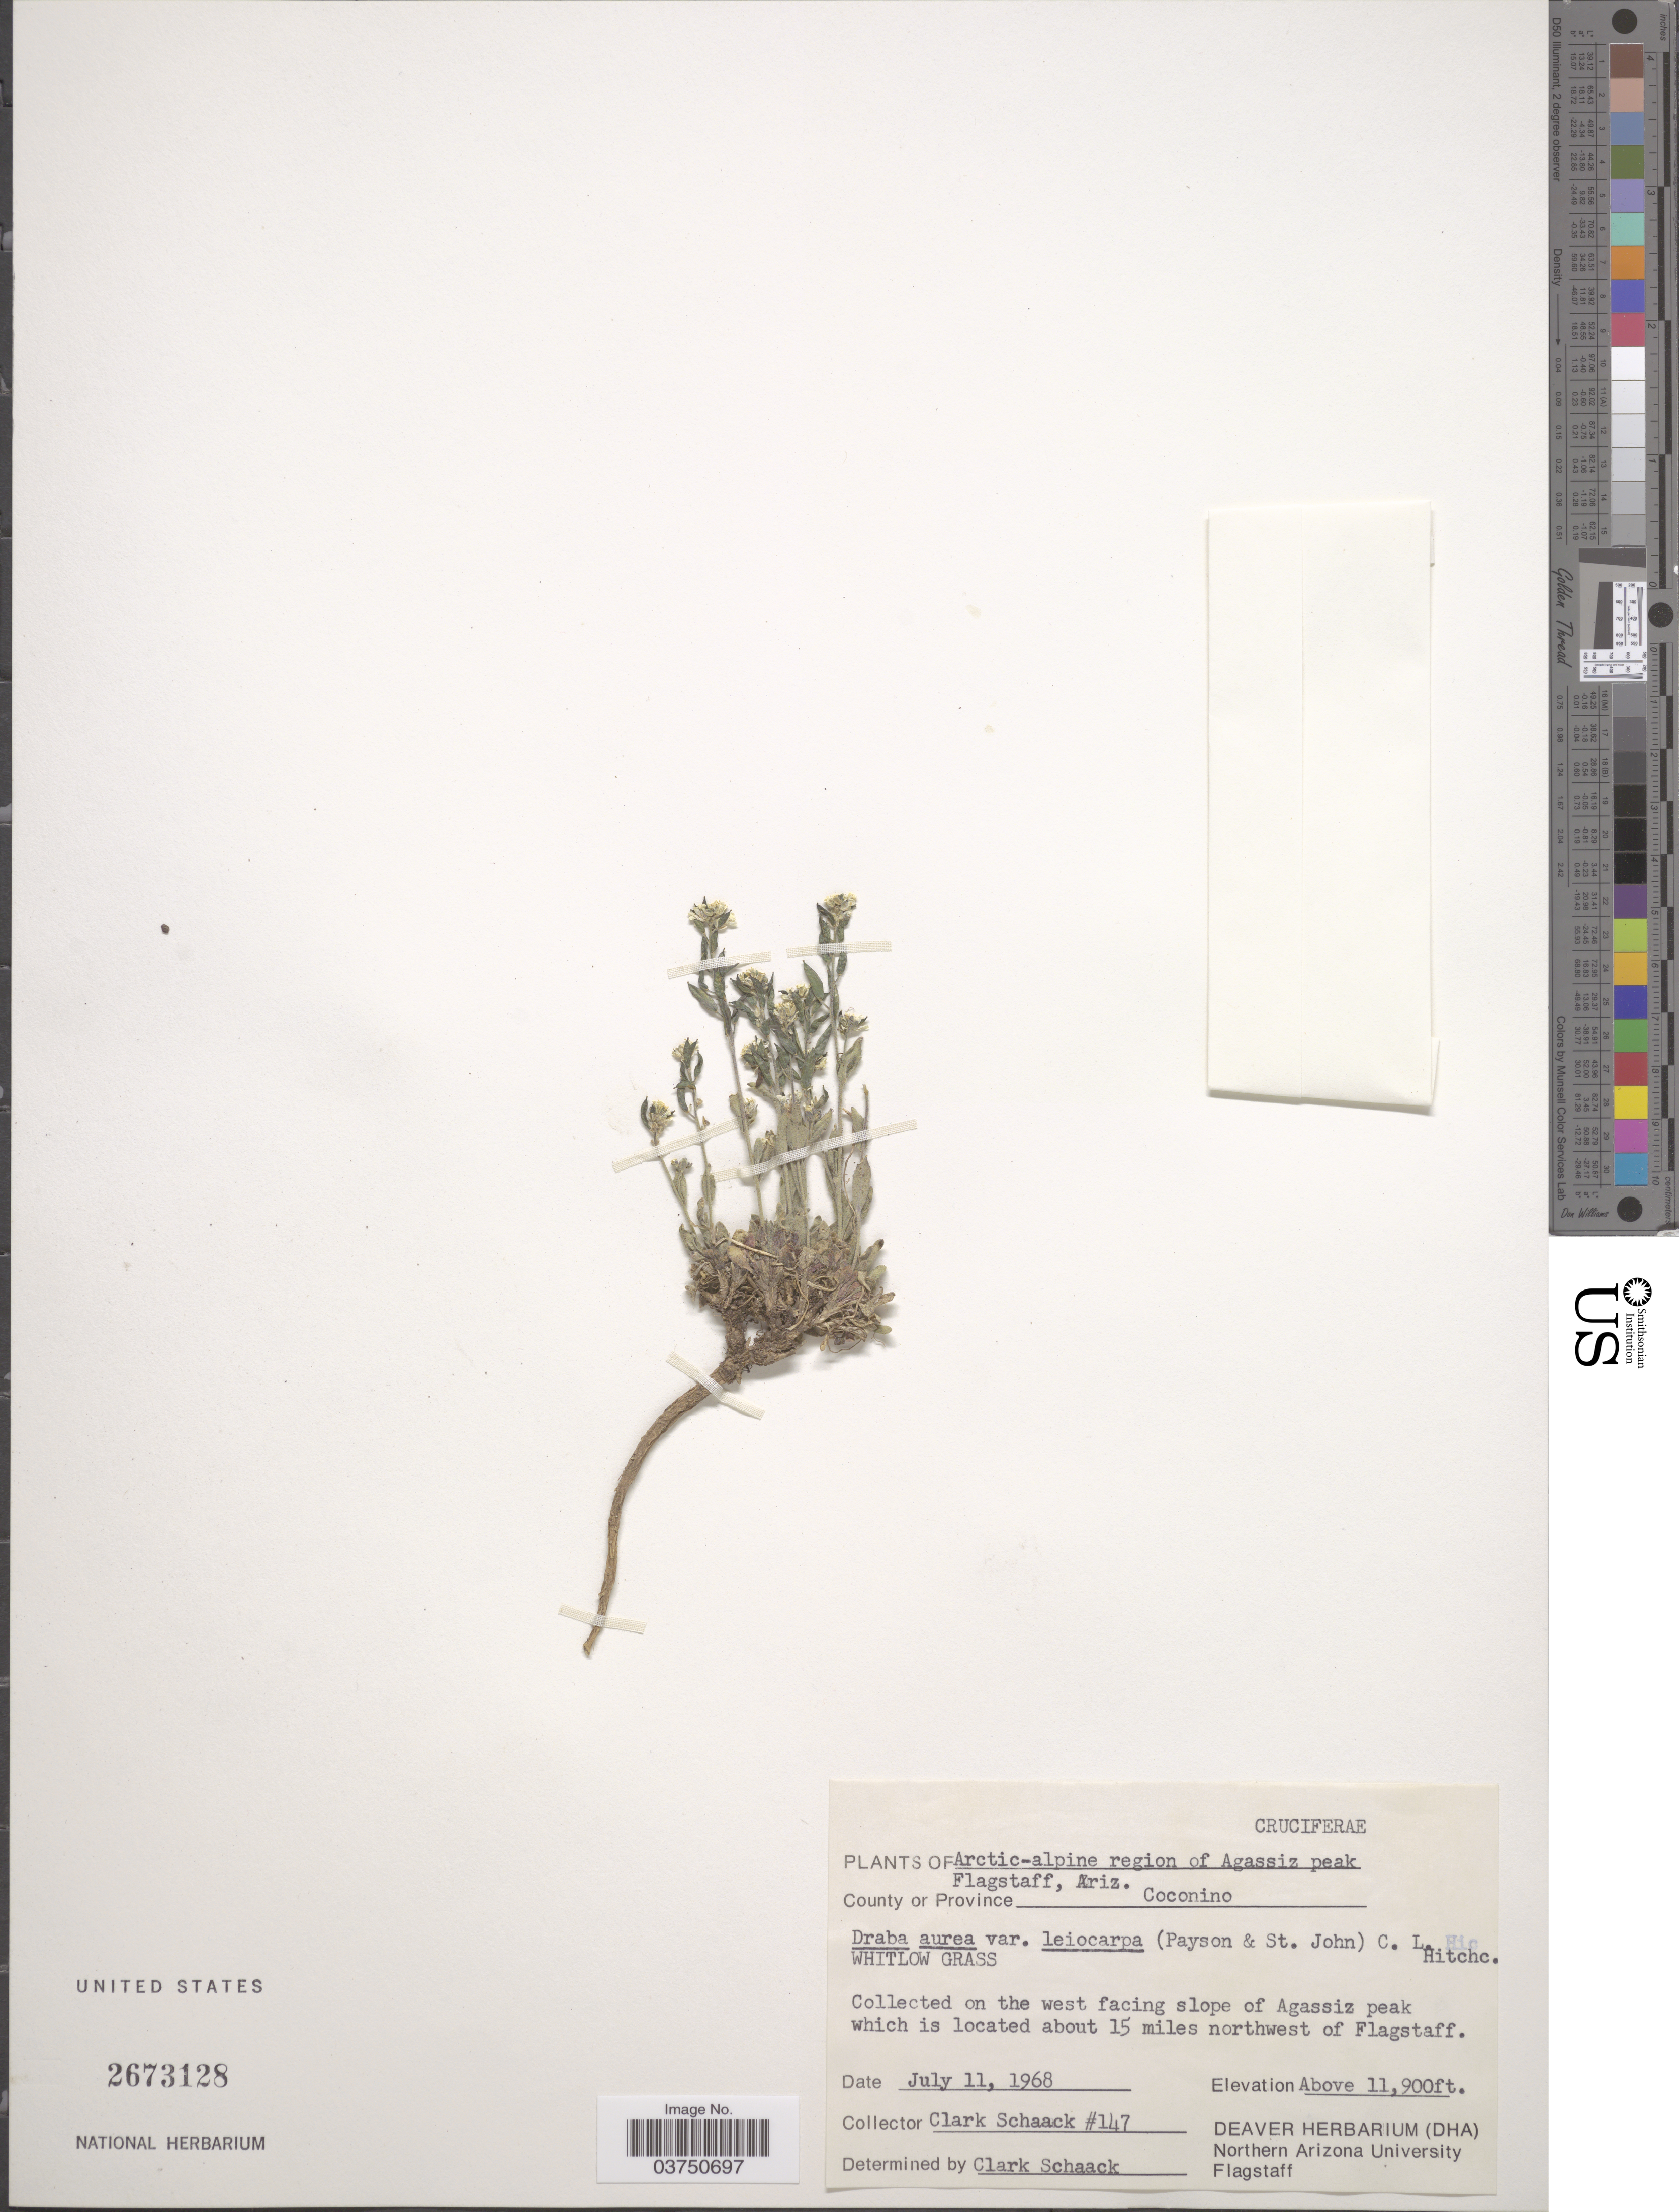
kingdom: Plantae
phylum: Tracheophyta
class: Magnoliopsida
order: Brassicales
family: Brassicaceae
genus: Draba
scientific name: Draba aurea var. leiocarpa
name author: (Payson & H. St. John) C.L. Hitchc.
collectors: C. Schaack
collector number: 147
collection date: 1968-07-11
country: United States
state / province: Arizona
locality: Arctic-alpine region of Agassiz peak Flagstaff. County or Province Coconino. The west facing slope of Agassiz peak which is located about 15 miles northwest of Flagstaff.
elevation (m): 3627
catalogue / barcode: US 2673128